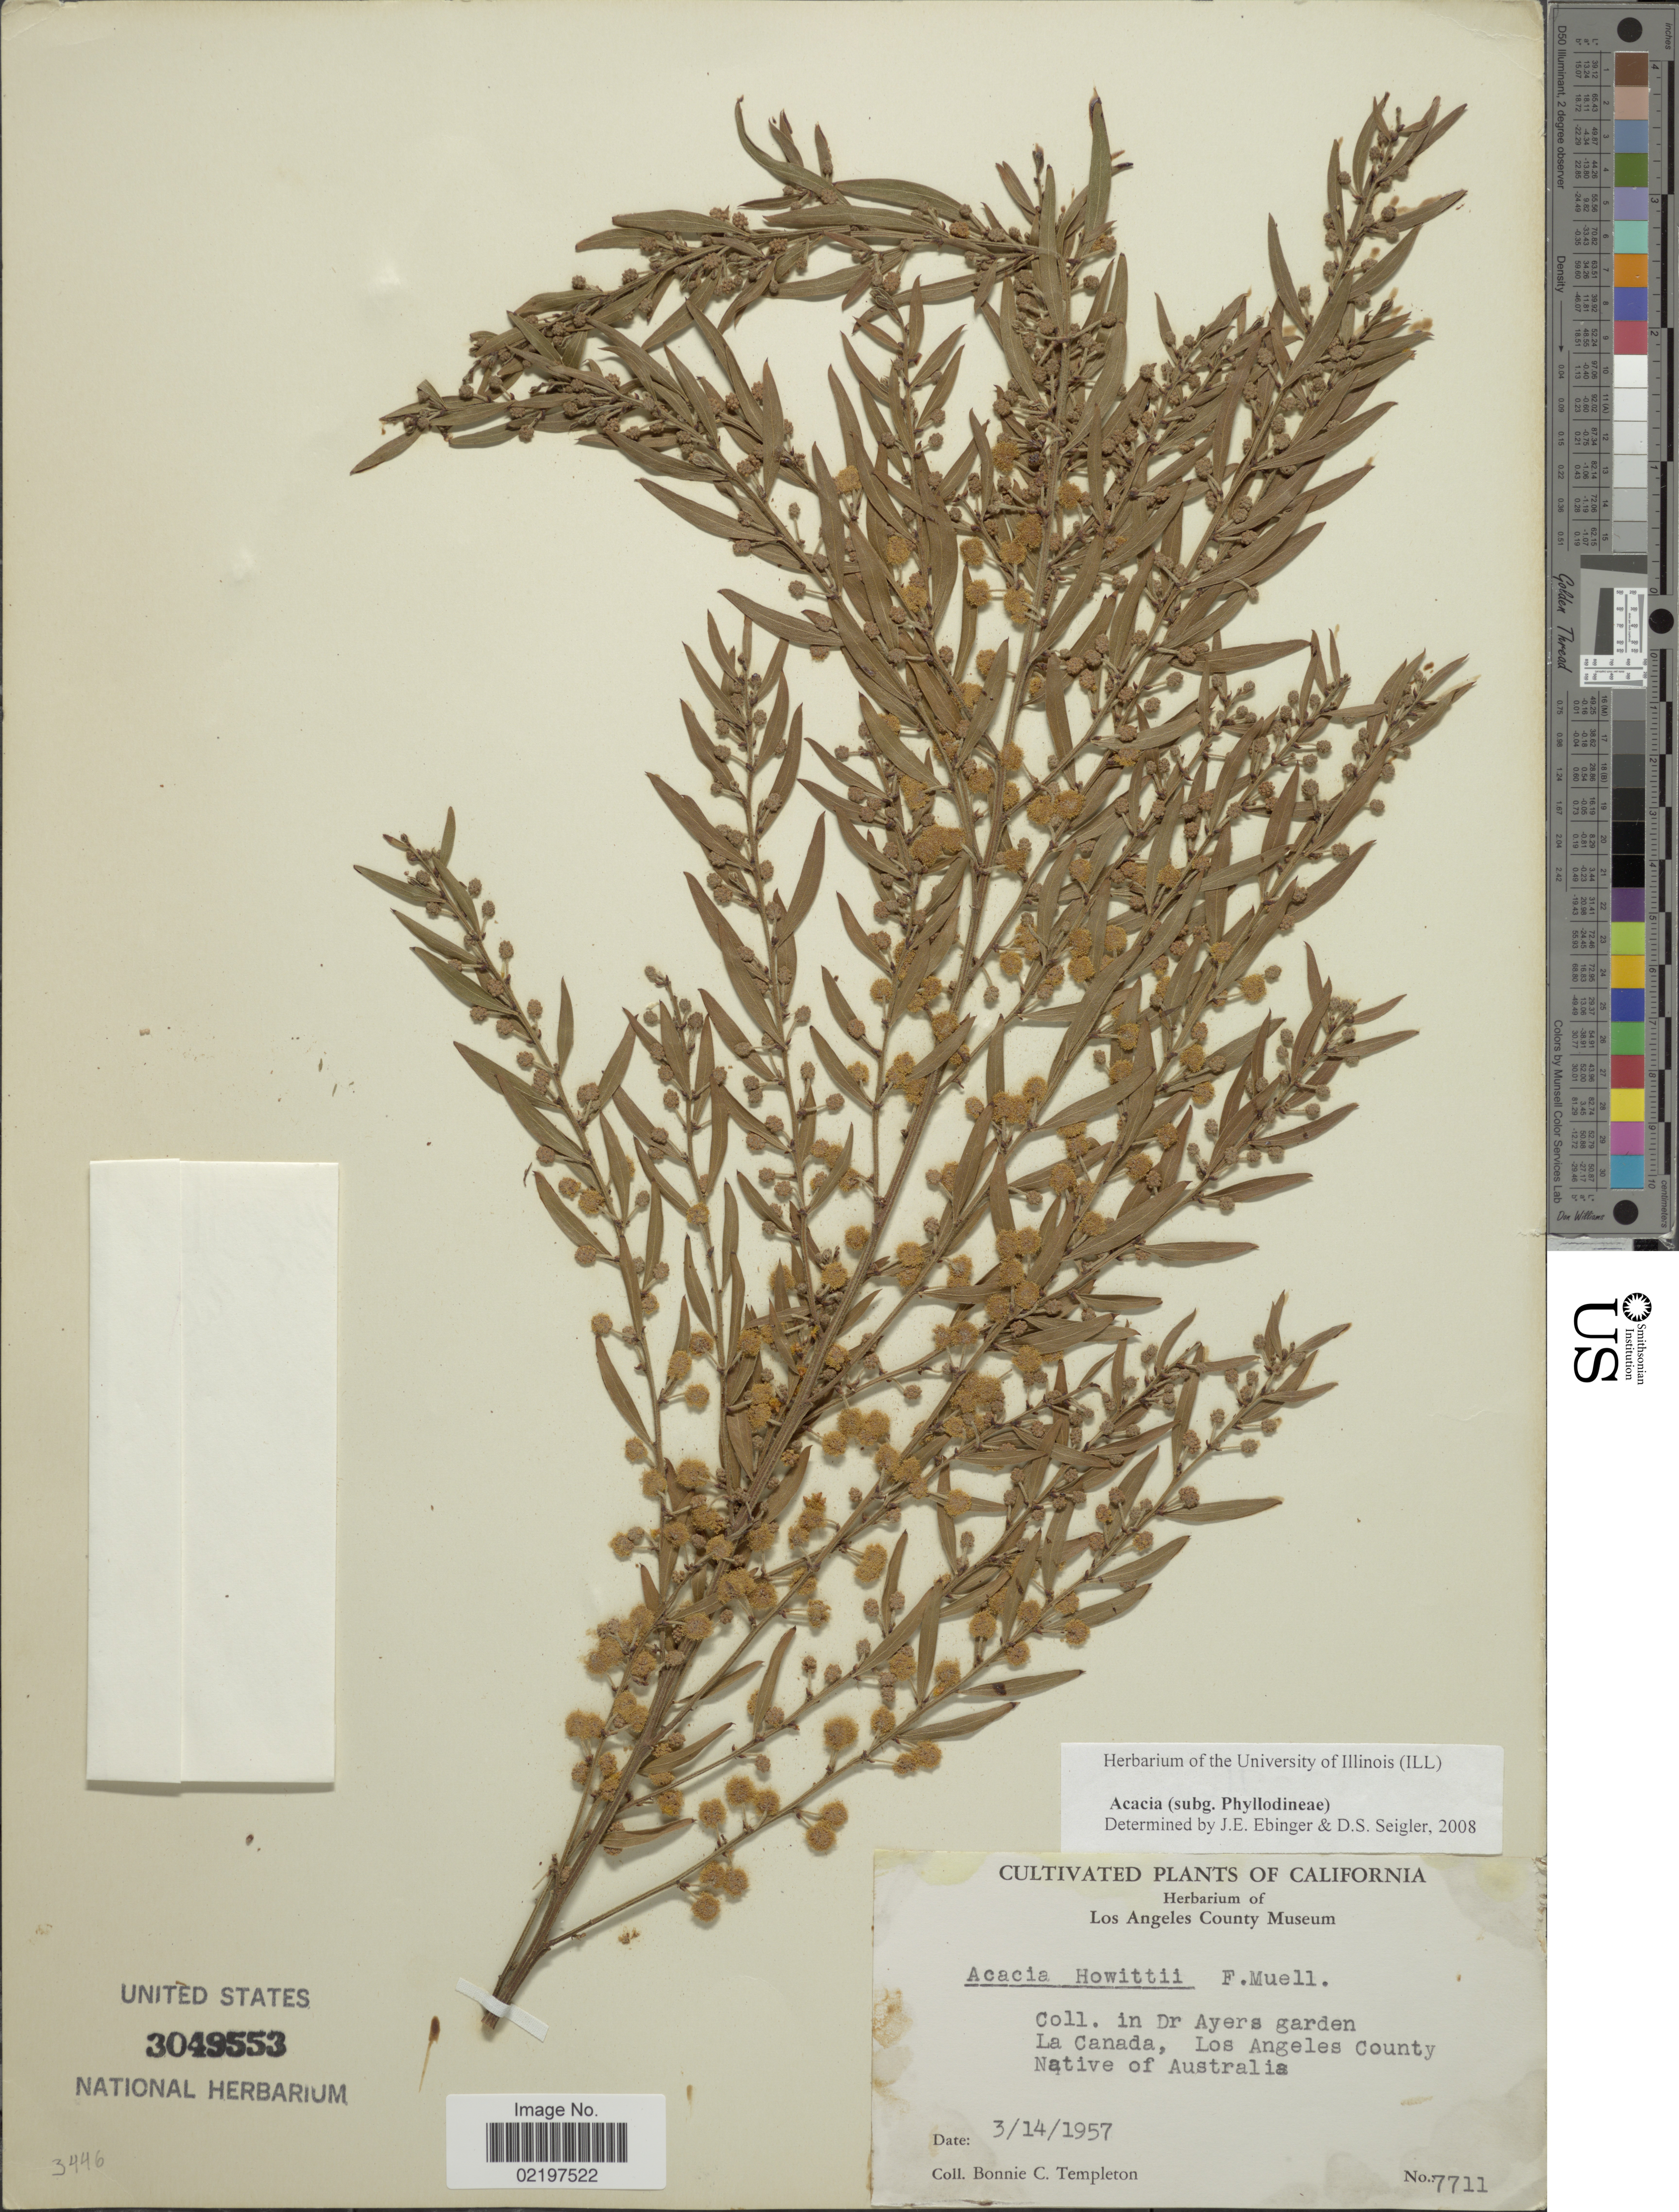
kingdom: Plantae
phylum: Tracheophyta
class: Magnoliopsida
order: Fabales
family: Fabaceae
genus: Acacia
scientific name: Acacia sp.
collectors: B. Templeton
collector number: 7711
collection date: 1957-03-14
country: United States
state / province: California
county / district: Los Angeles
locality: Dr Ayers garden La Canada, Los Angeles County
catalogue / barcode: US 3049553